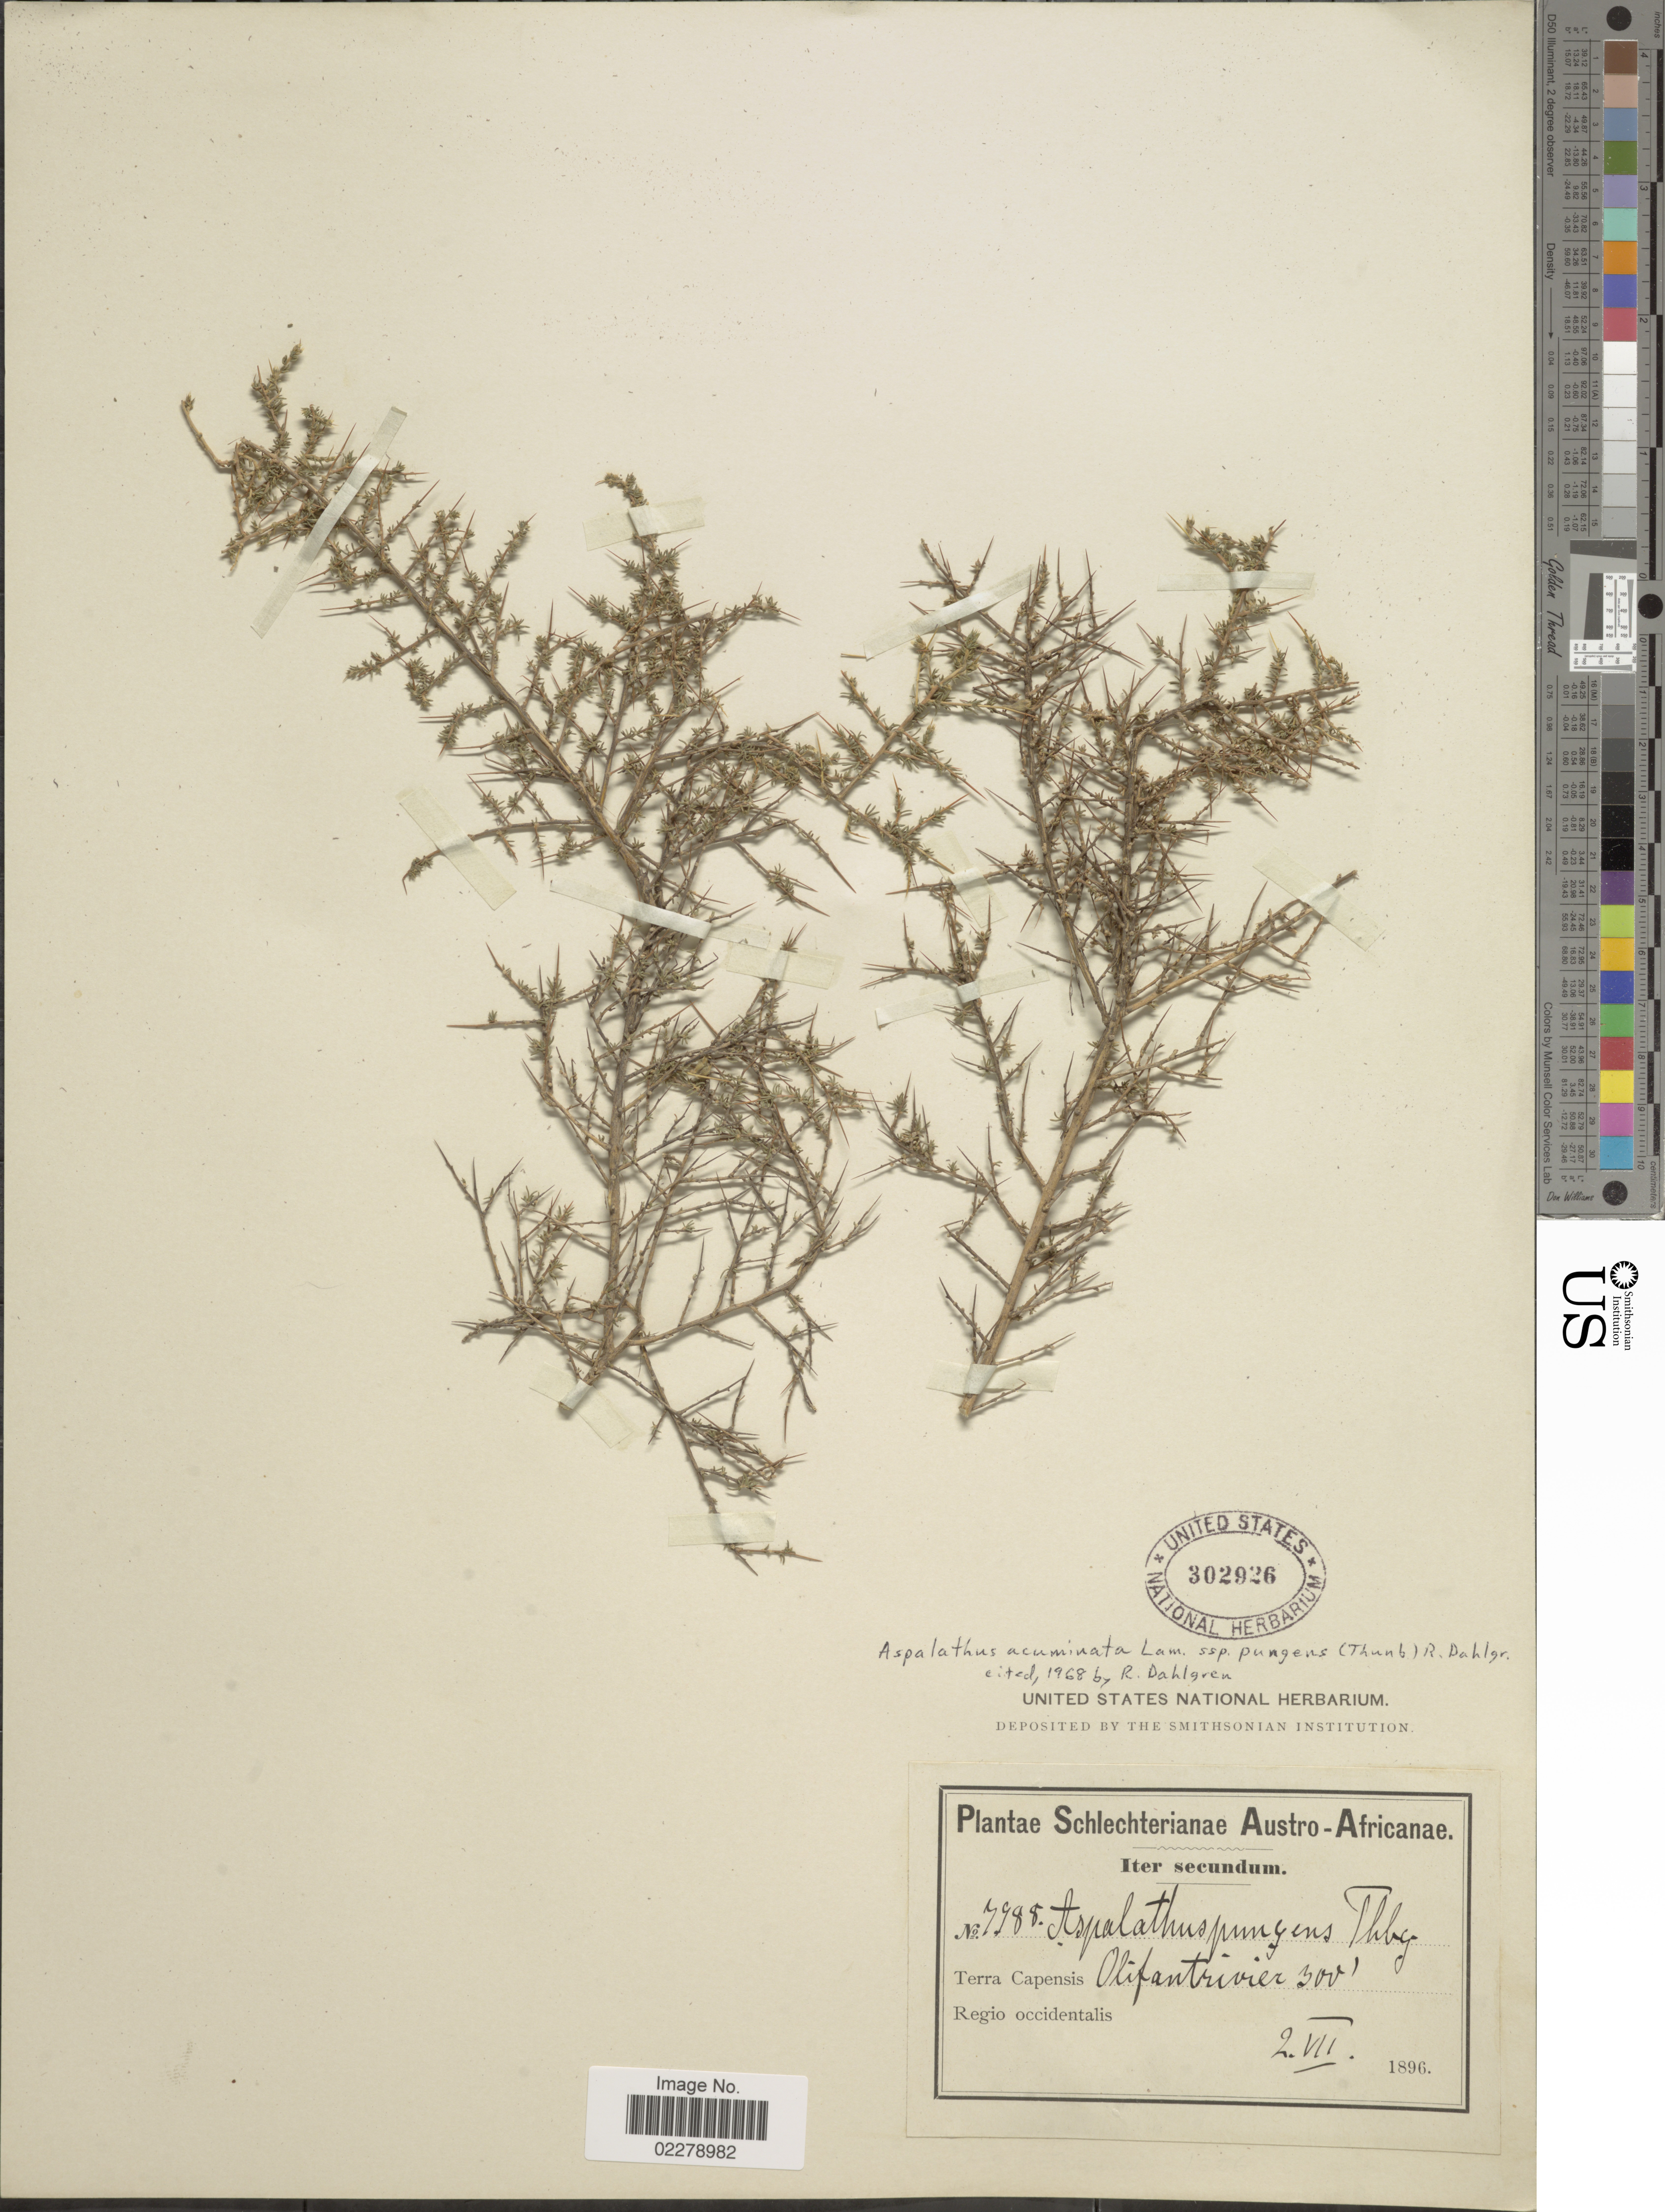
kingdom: Plantae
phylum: Tracheophyta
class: Magnoliopsida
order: Fabales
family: Fabaceae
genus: Aspalathus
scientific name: Aspalathus acuminata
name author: Lam.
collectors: Schlechter, --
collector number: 7988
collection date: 1896-07-02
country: South Africa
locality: Austr- Africanae. Terra Capensis, olifantrivier. Regio occidentalis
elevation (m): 91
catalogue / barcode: US 302926